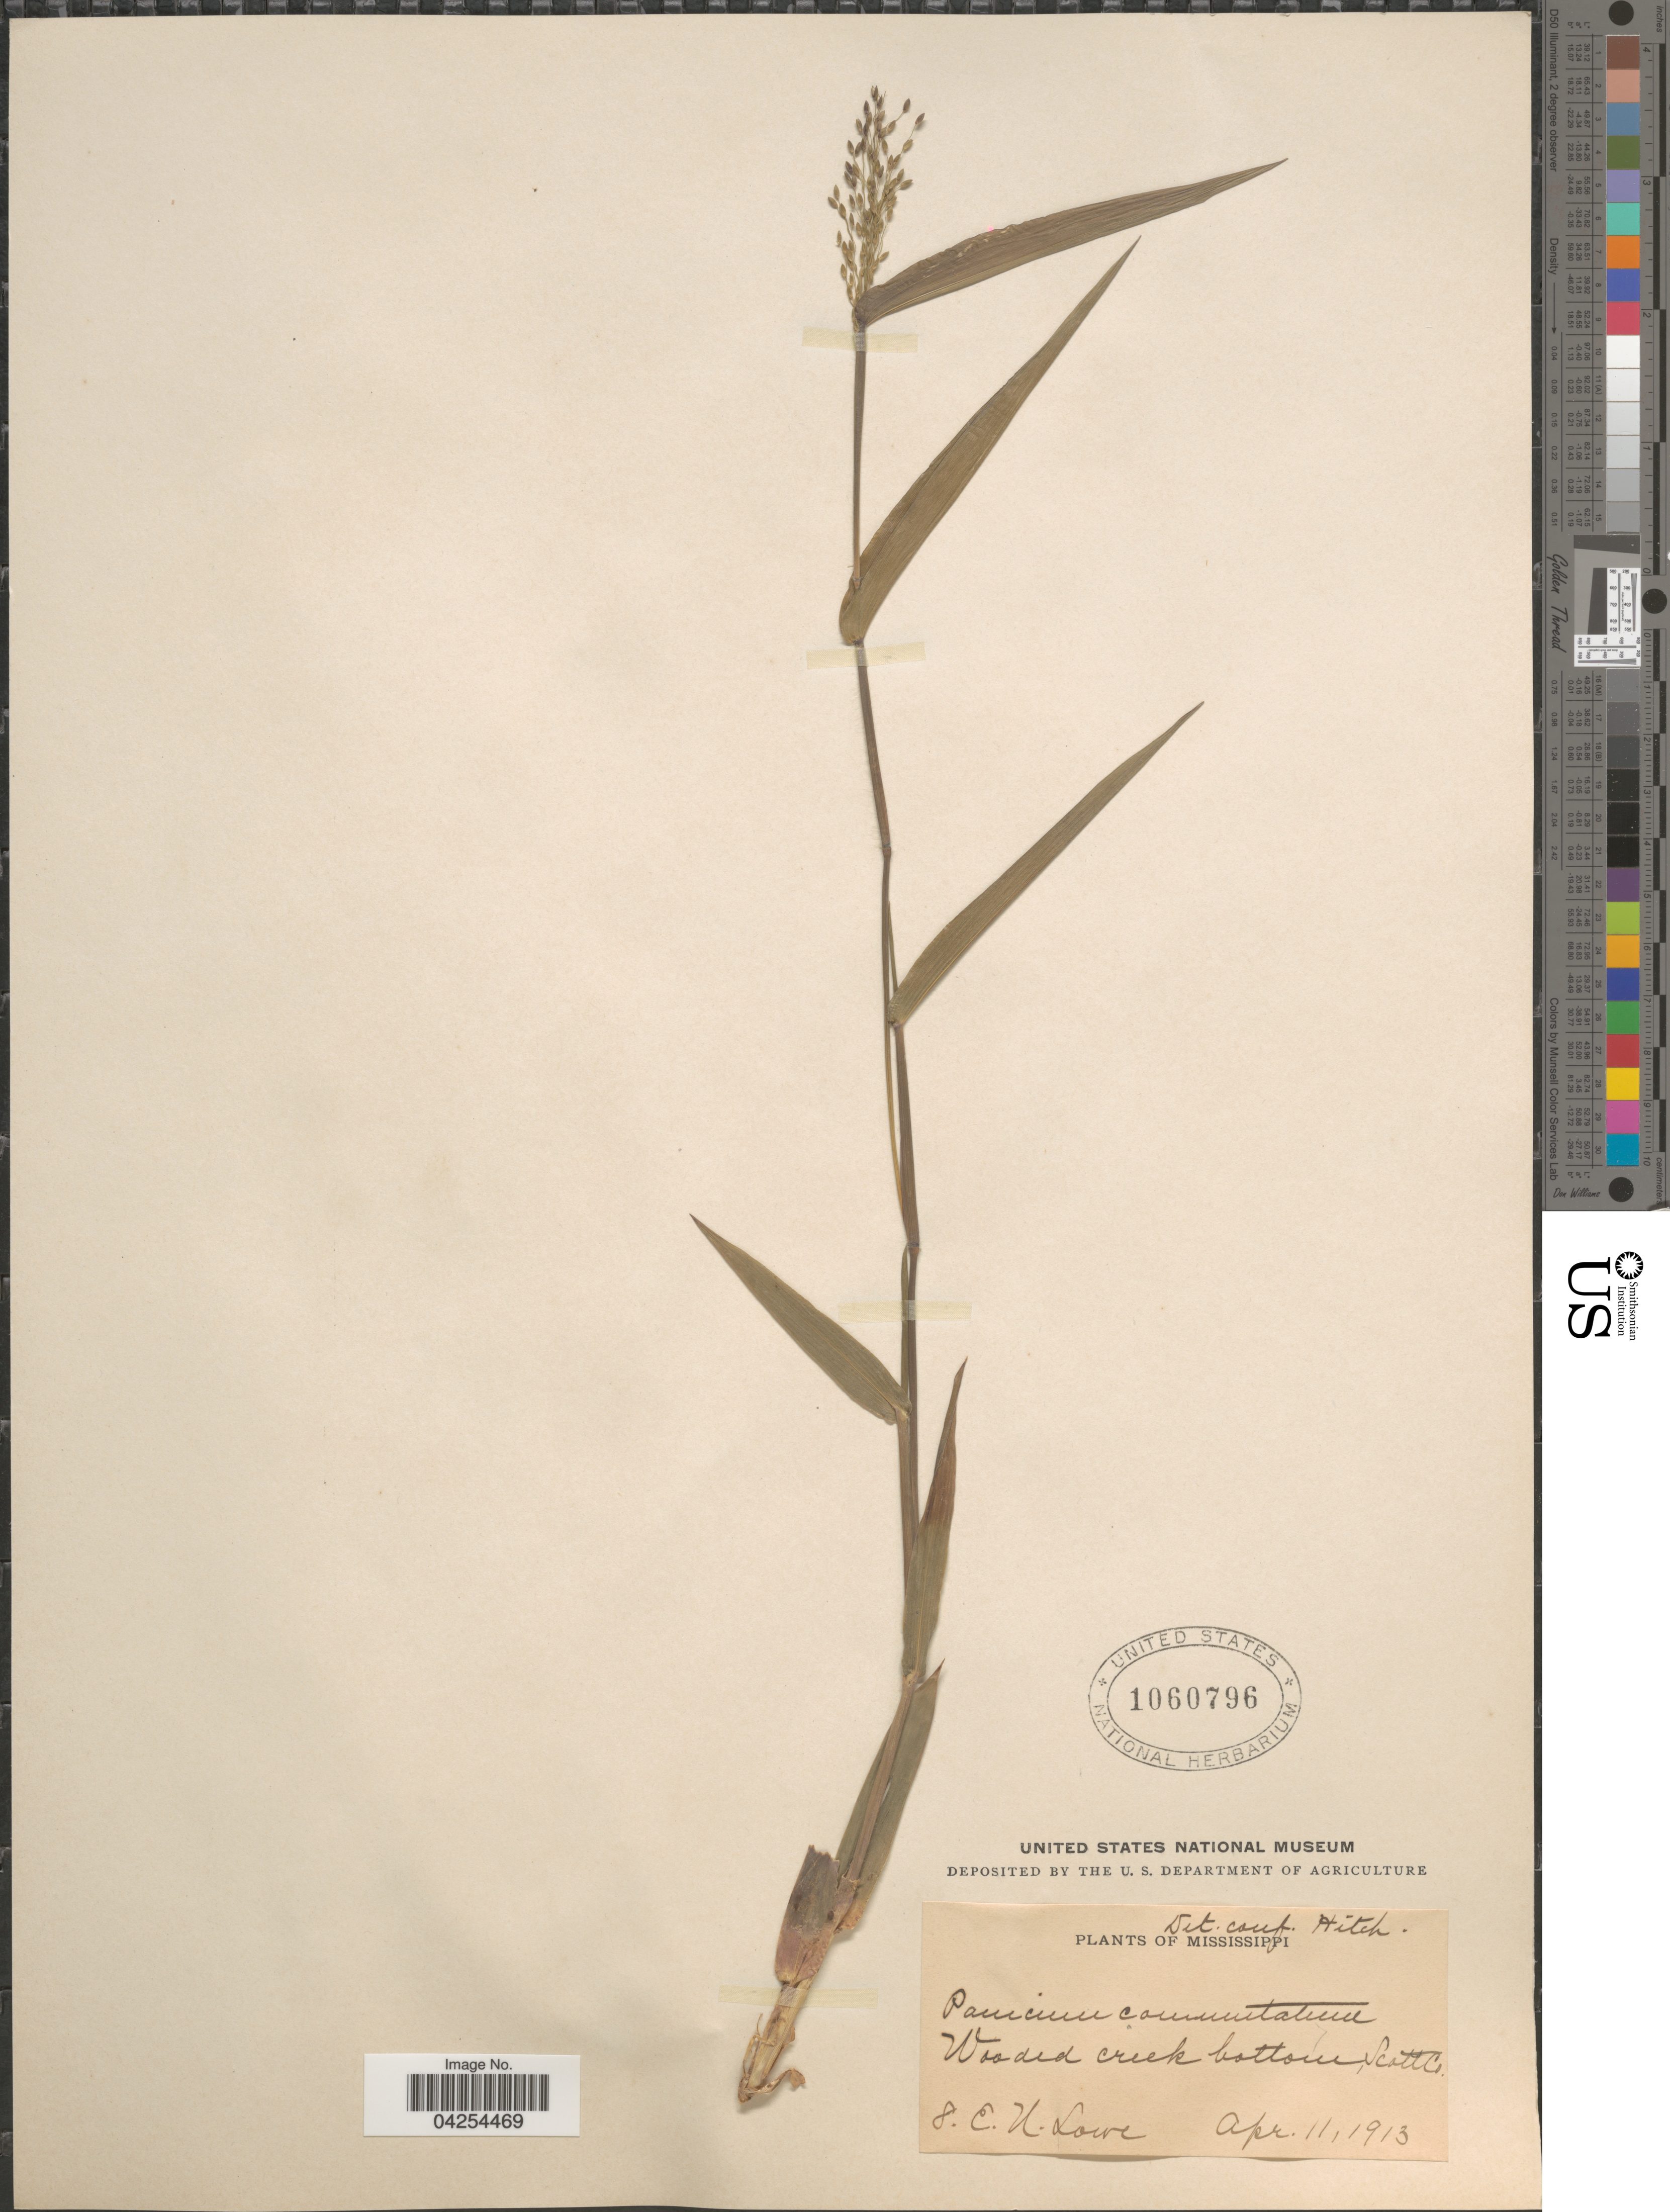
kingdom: Plantae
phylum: Tracheophyta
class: Liliopsida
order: Poales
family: Poaceae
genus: Dichanthelium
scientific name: Dichanthelium commutatum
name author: (Schult.) Gould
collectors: E. N. Lowe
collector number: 8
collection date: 1913-04-11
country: United States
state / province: Mississippi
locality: Wooded creek bottom, Scott Co.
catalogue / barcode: US 1060796